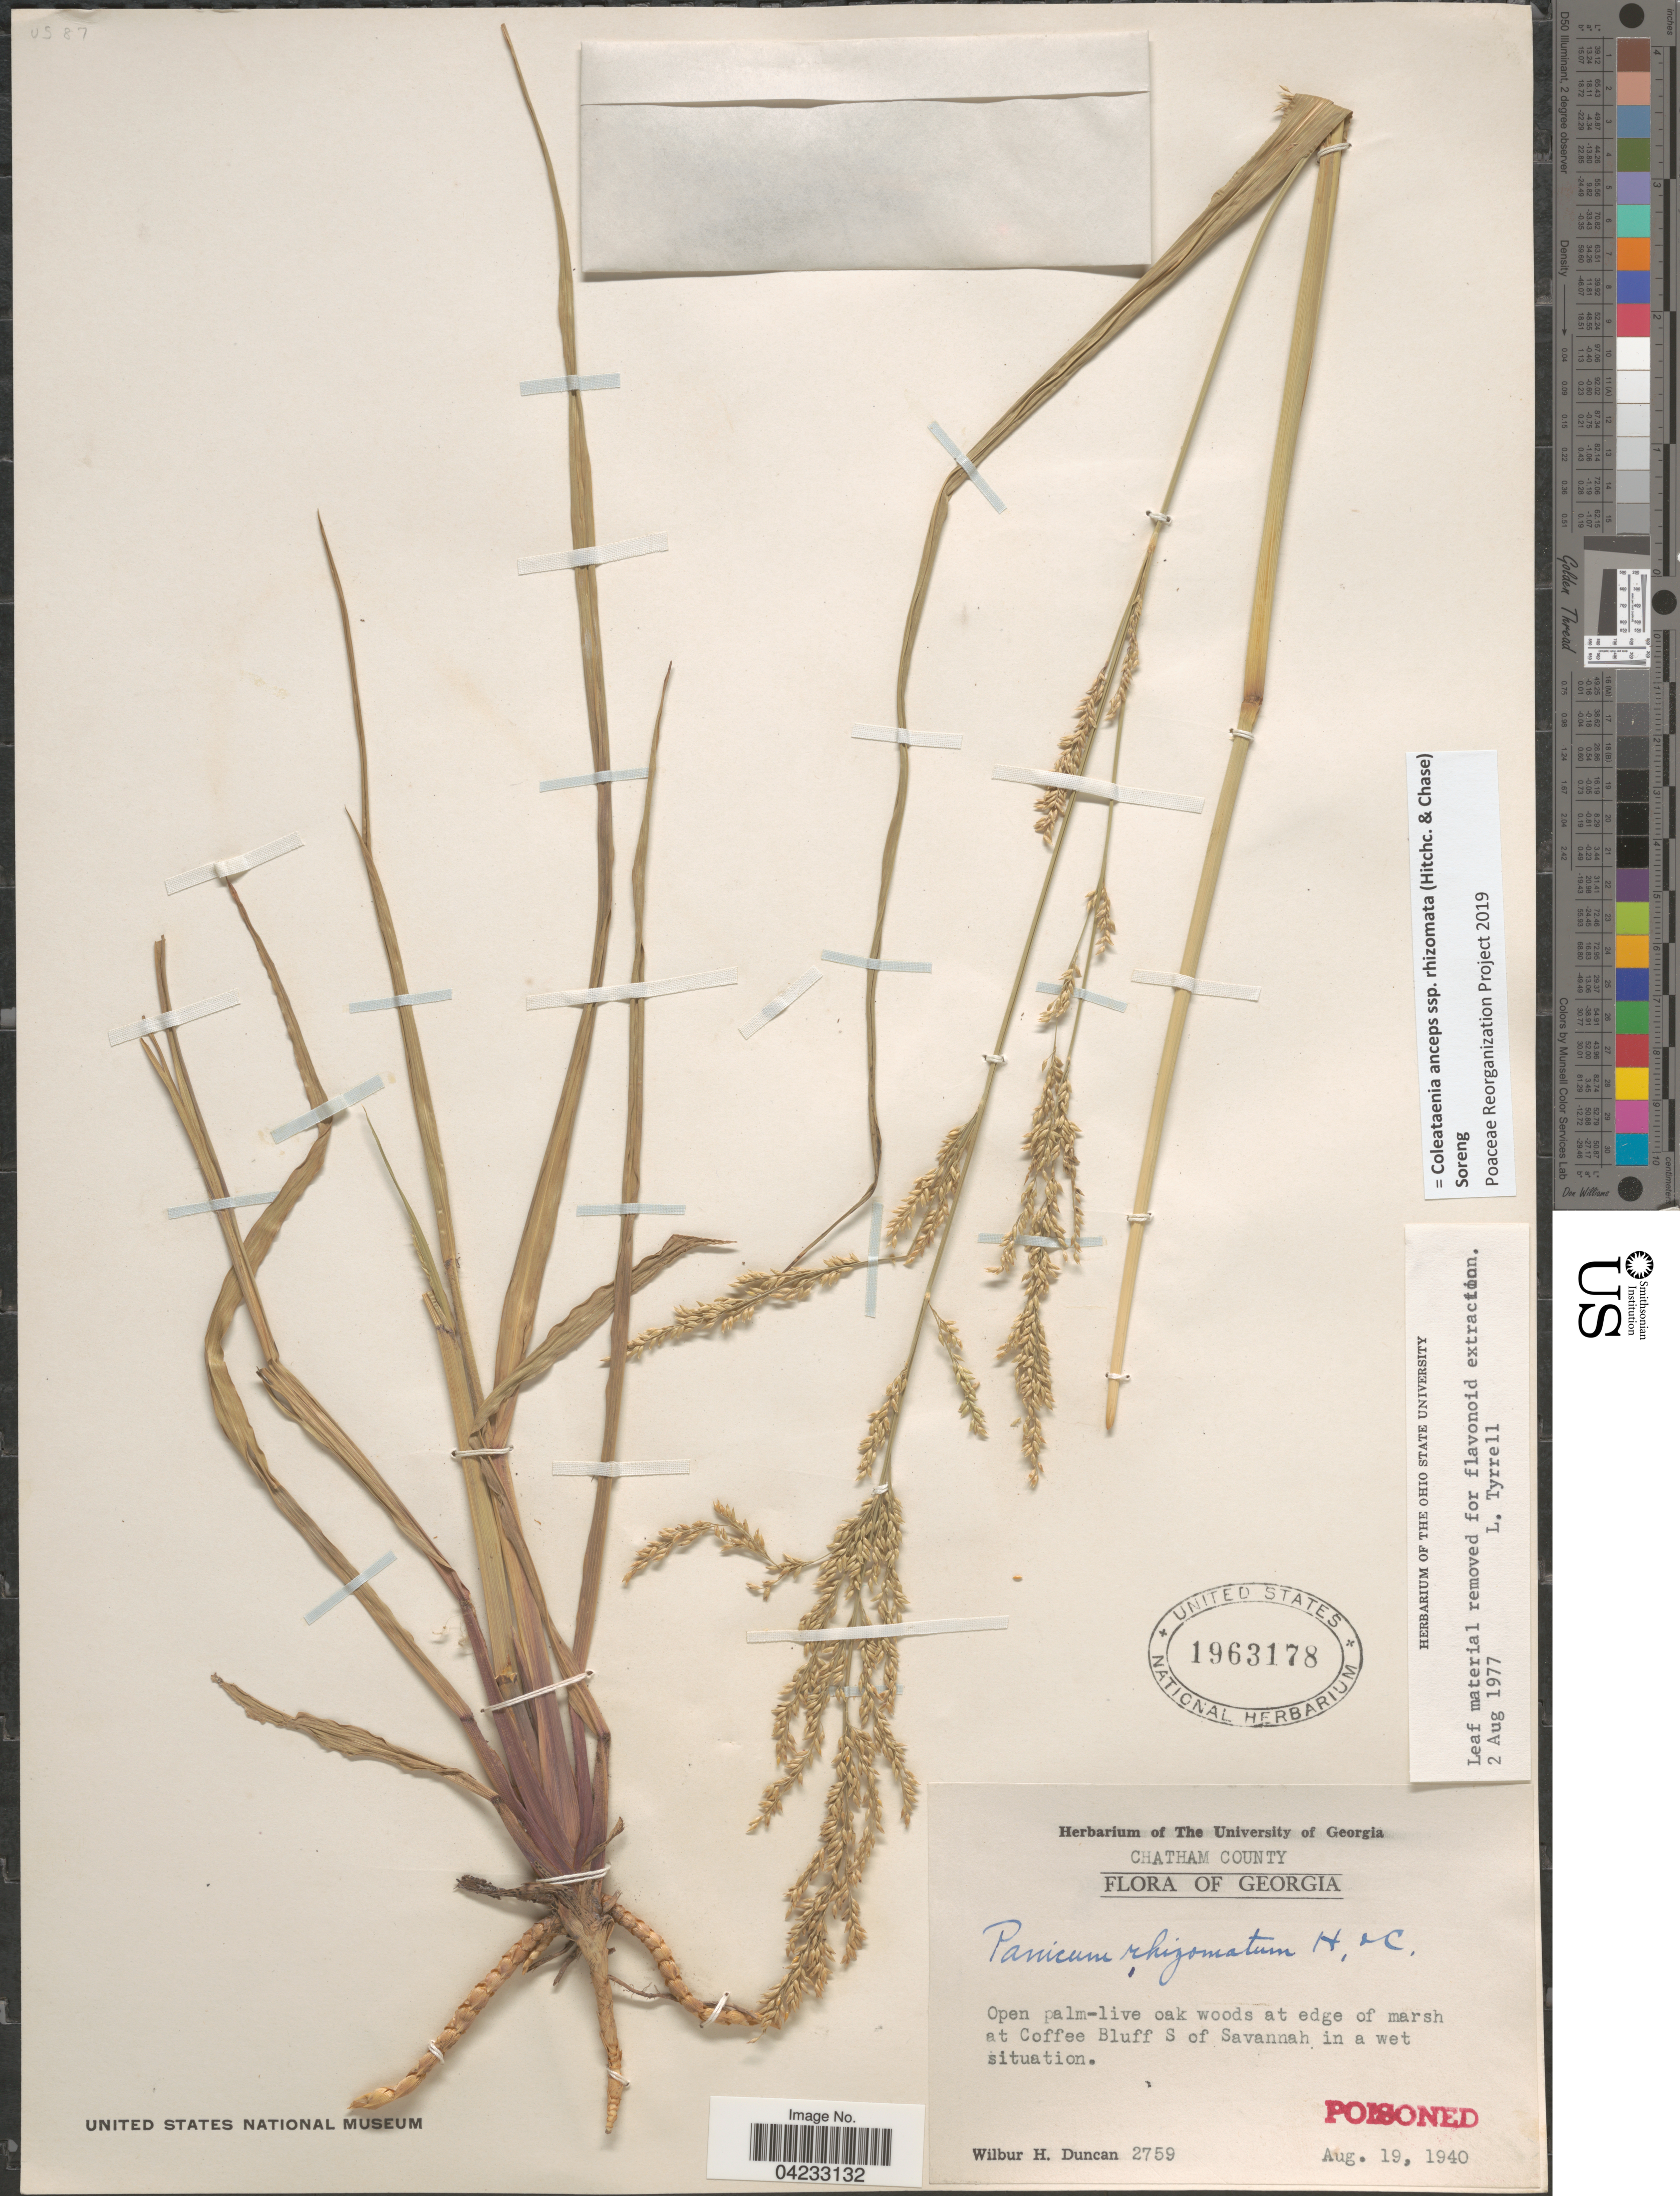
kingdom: Plantae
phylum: Tracheophyta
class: Liliopsida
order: Poales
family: Poaceae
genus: Coleataenia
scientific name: Coleataenia anceps subsp. rhizomata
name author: (Hitchc. & Chase) Soreng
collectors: W. H. Duncan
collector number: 2759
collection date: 1940-08-19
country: United States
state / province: Georgia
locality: Chatham County. At Coffee Bluff S of Savannah.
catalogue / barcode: US 1963178